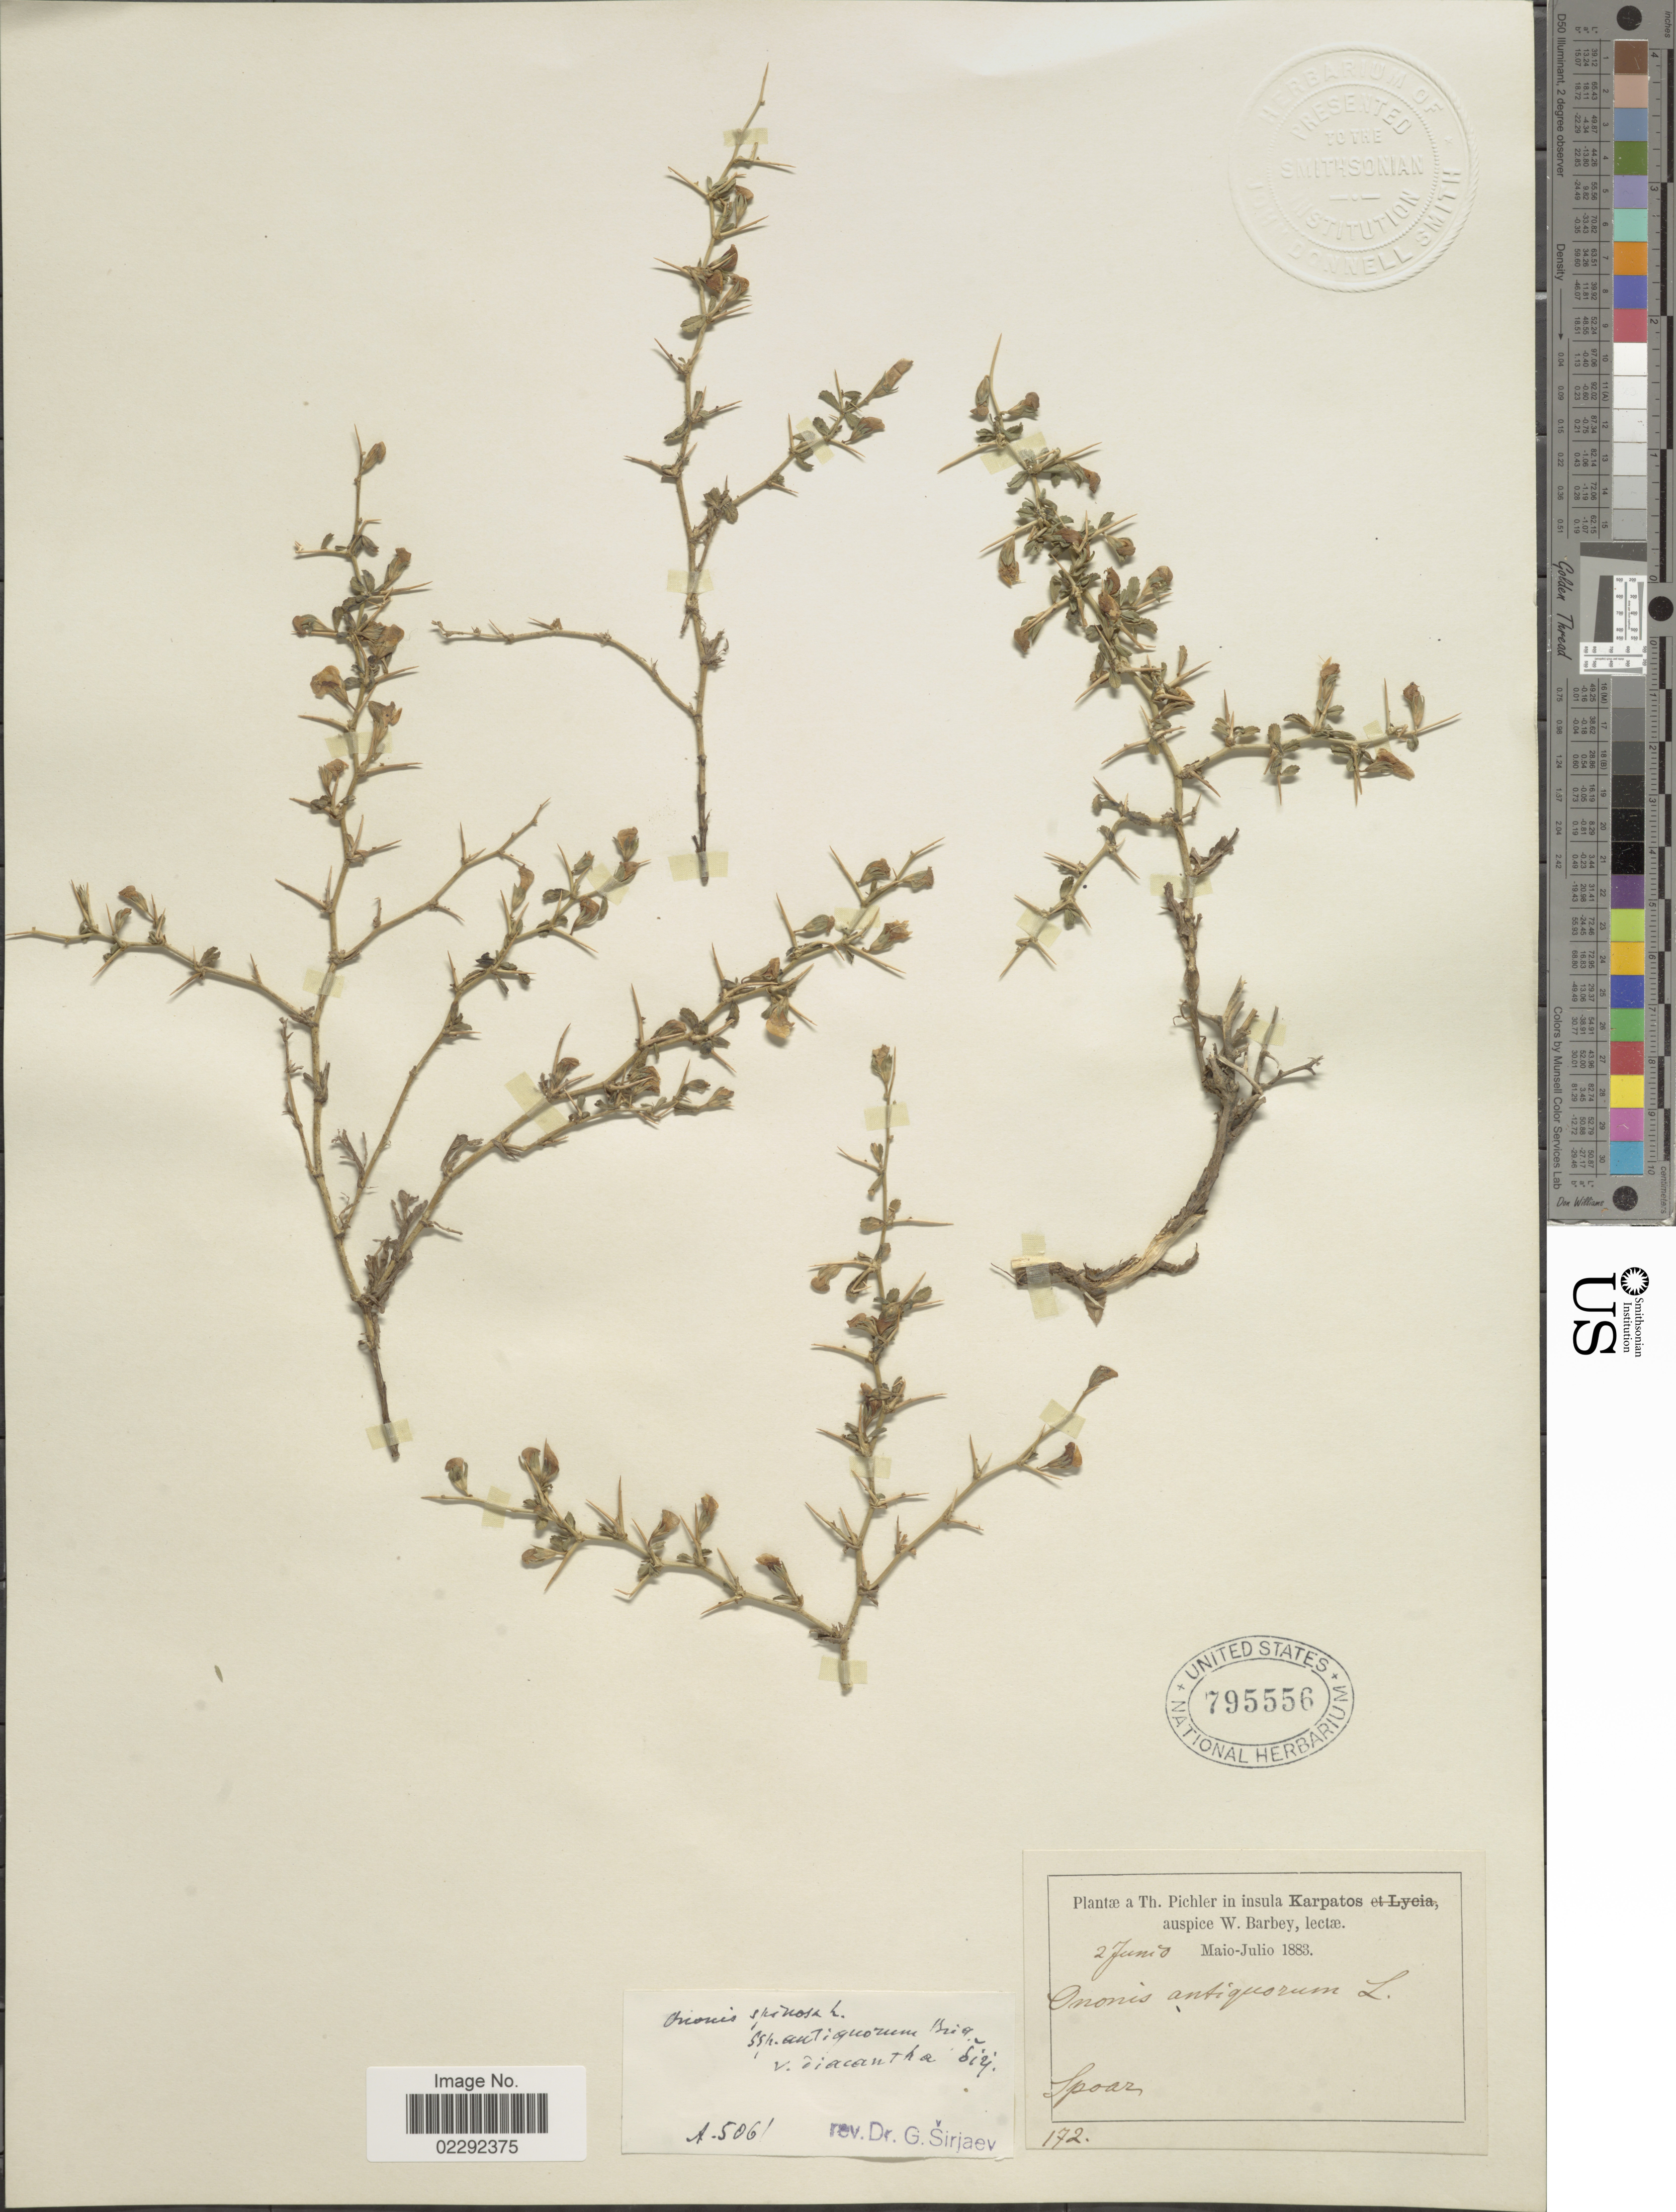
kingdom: Plantae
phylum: Tracheophyta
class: Magnoliopsida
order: Fabales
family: Fabaceae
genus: Ononis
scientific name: Ononis spinosa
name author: L.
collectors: T. Pichler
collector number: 172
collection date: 1883-06-02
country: Greece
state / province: South Aegean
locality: Insula Karpathos. Spoar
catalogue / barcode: US 795556